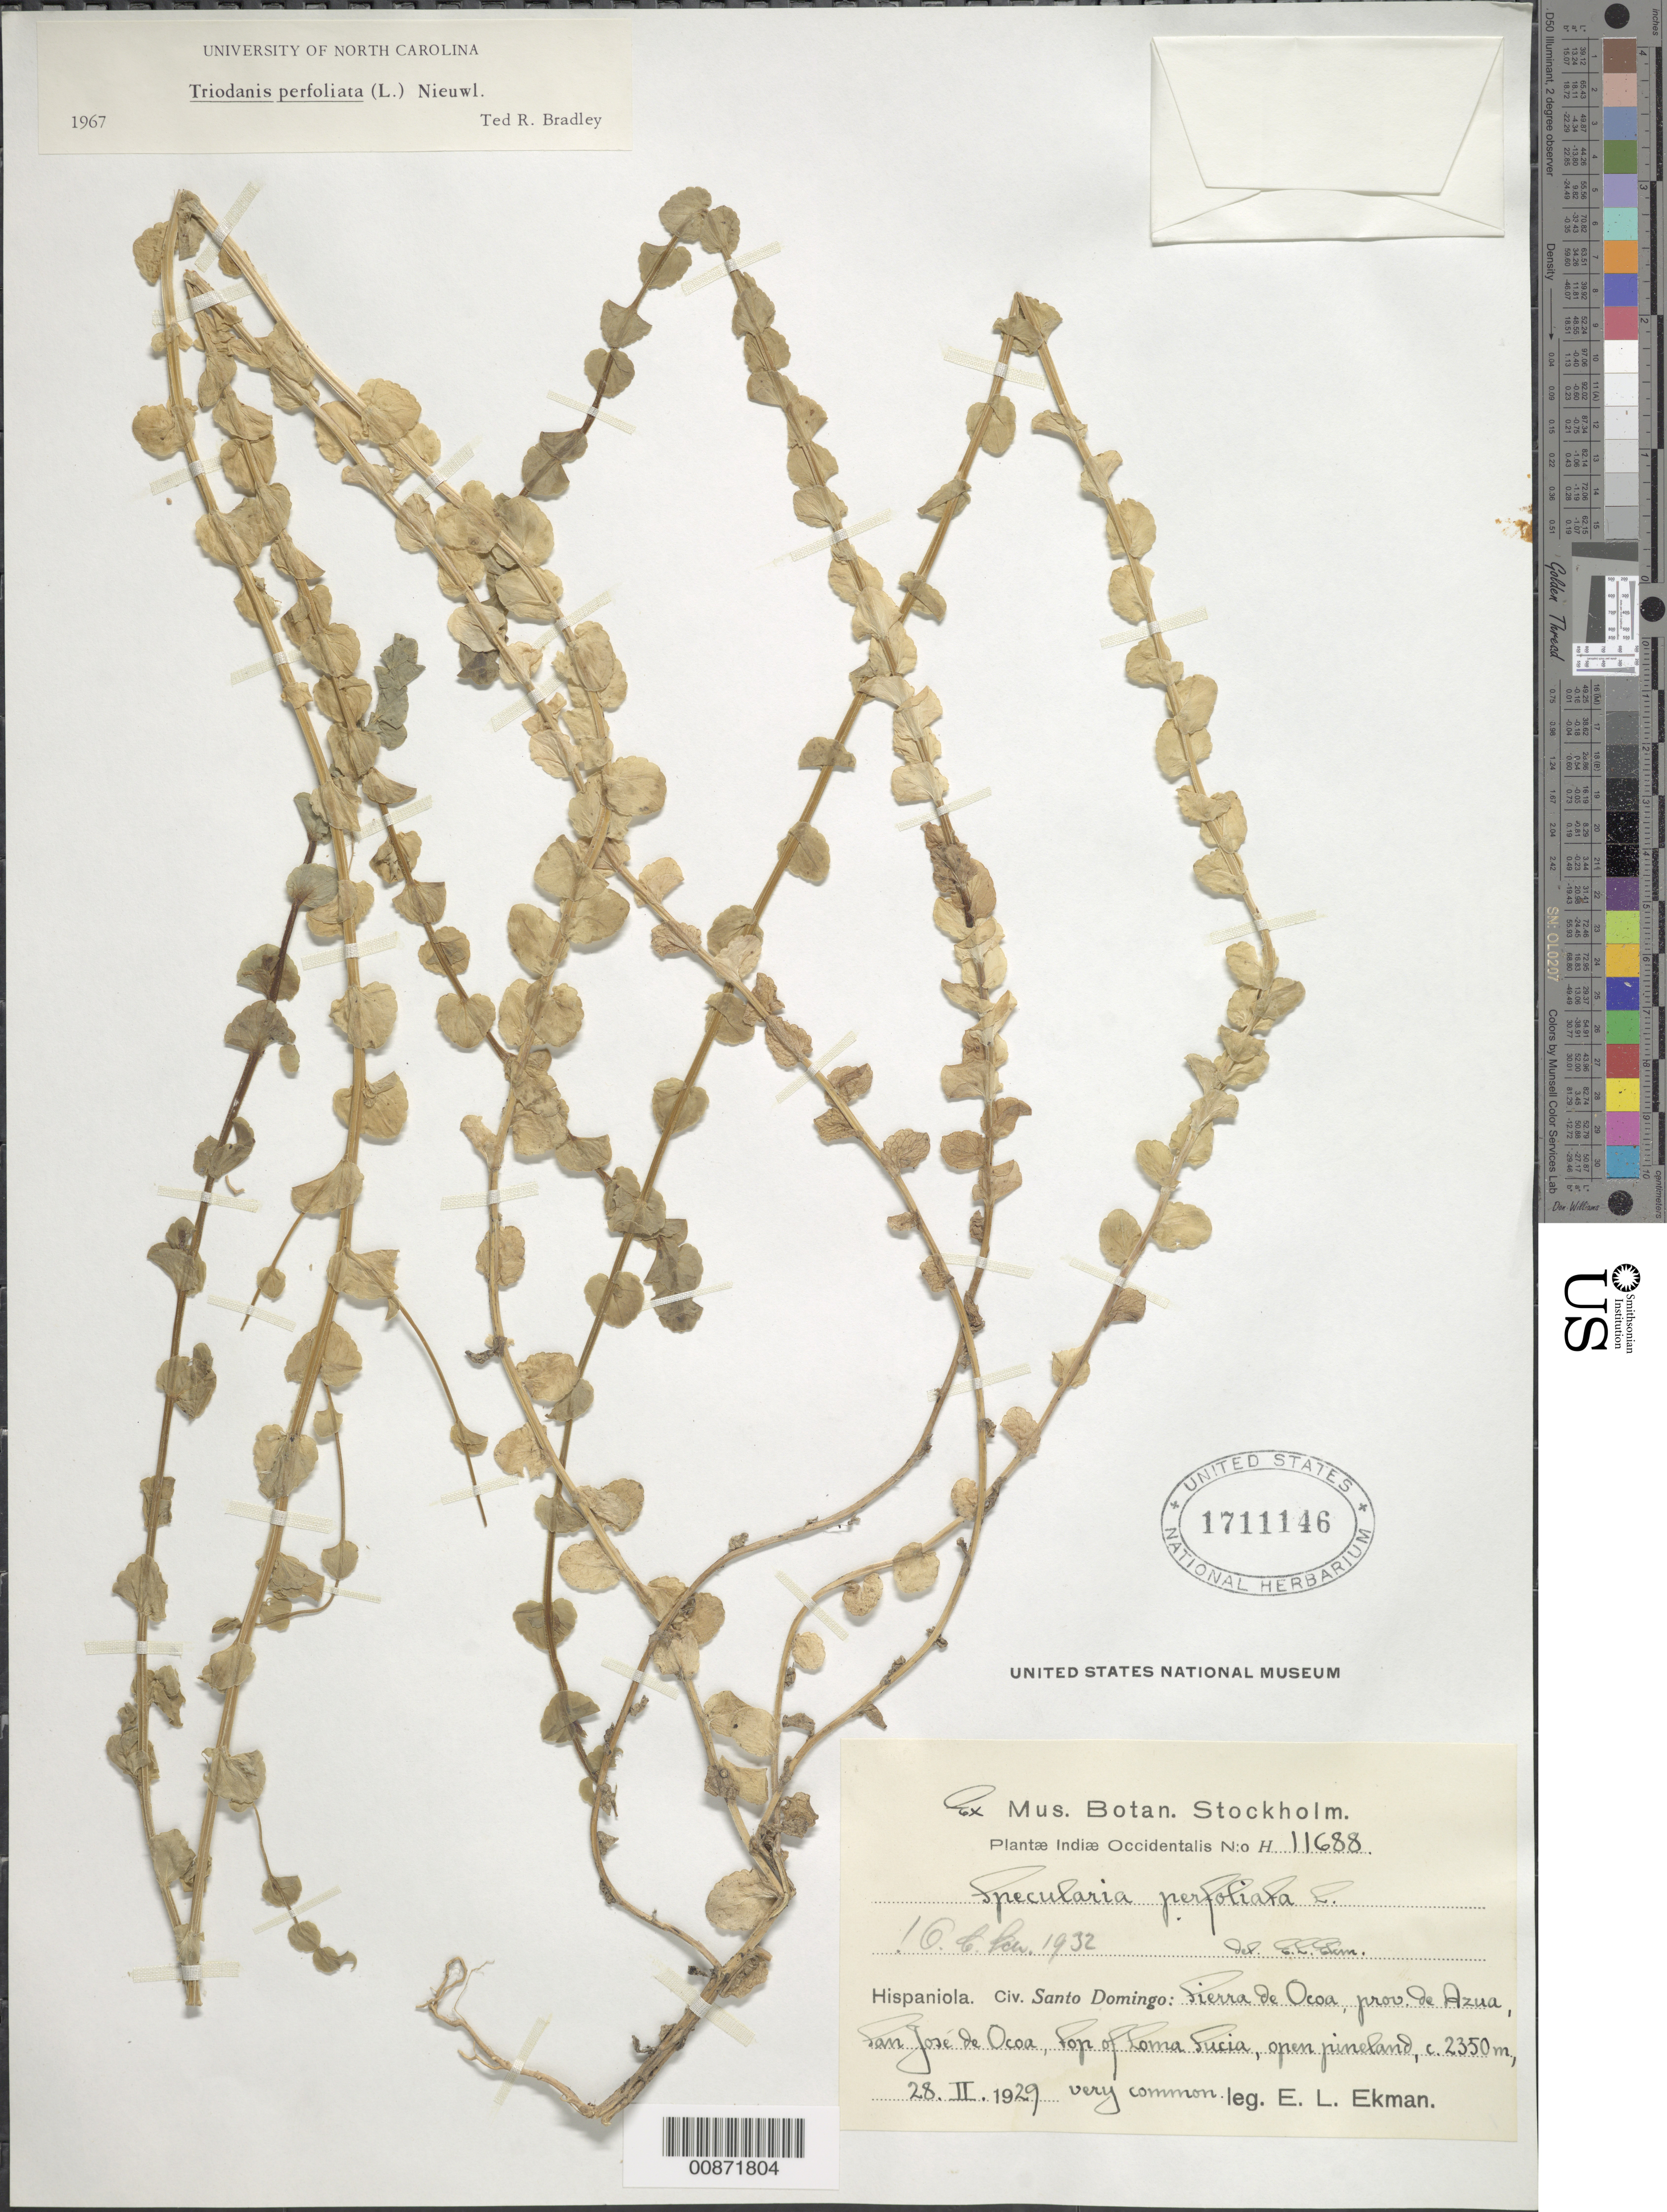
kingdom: Plantae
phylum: Tracheophyta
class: Magnoliopsida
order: Asterales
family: Campanulaceae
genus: Triodanis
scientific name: Triodanis perfoliata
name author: (L.) Nieuwl.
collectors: E. L. Ekman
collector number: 11688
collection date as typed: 28 Feb 1929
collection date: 1929-02-28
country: Dominican Republic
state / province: Azua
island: Hispaniola Island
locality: Civ. Santo Domingo: Sierra de Ocoa, top of Loma Lucia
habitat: Open pineland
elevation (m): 2350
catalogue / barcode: US 1711146